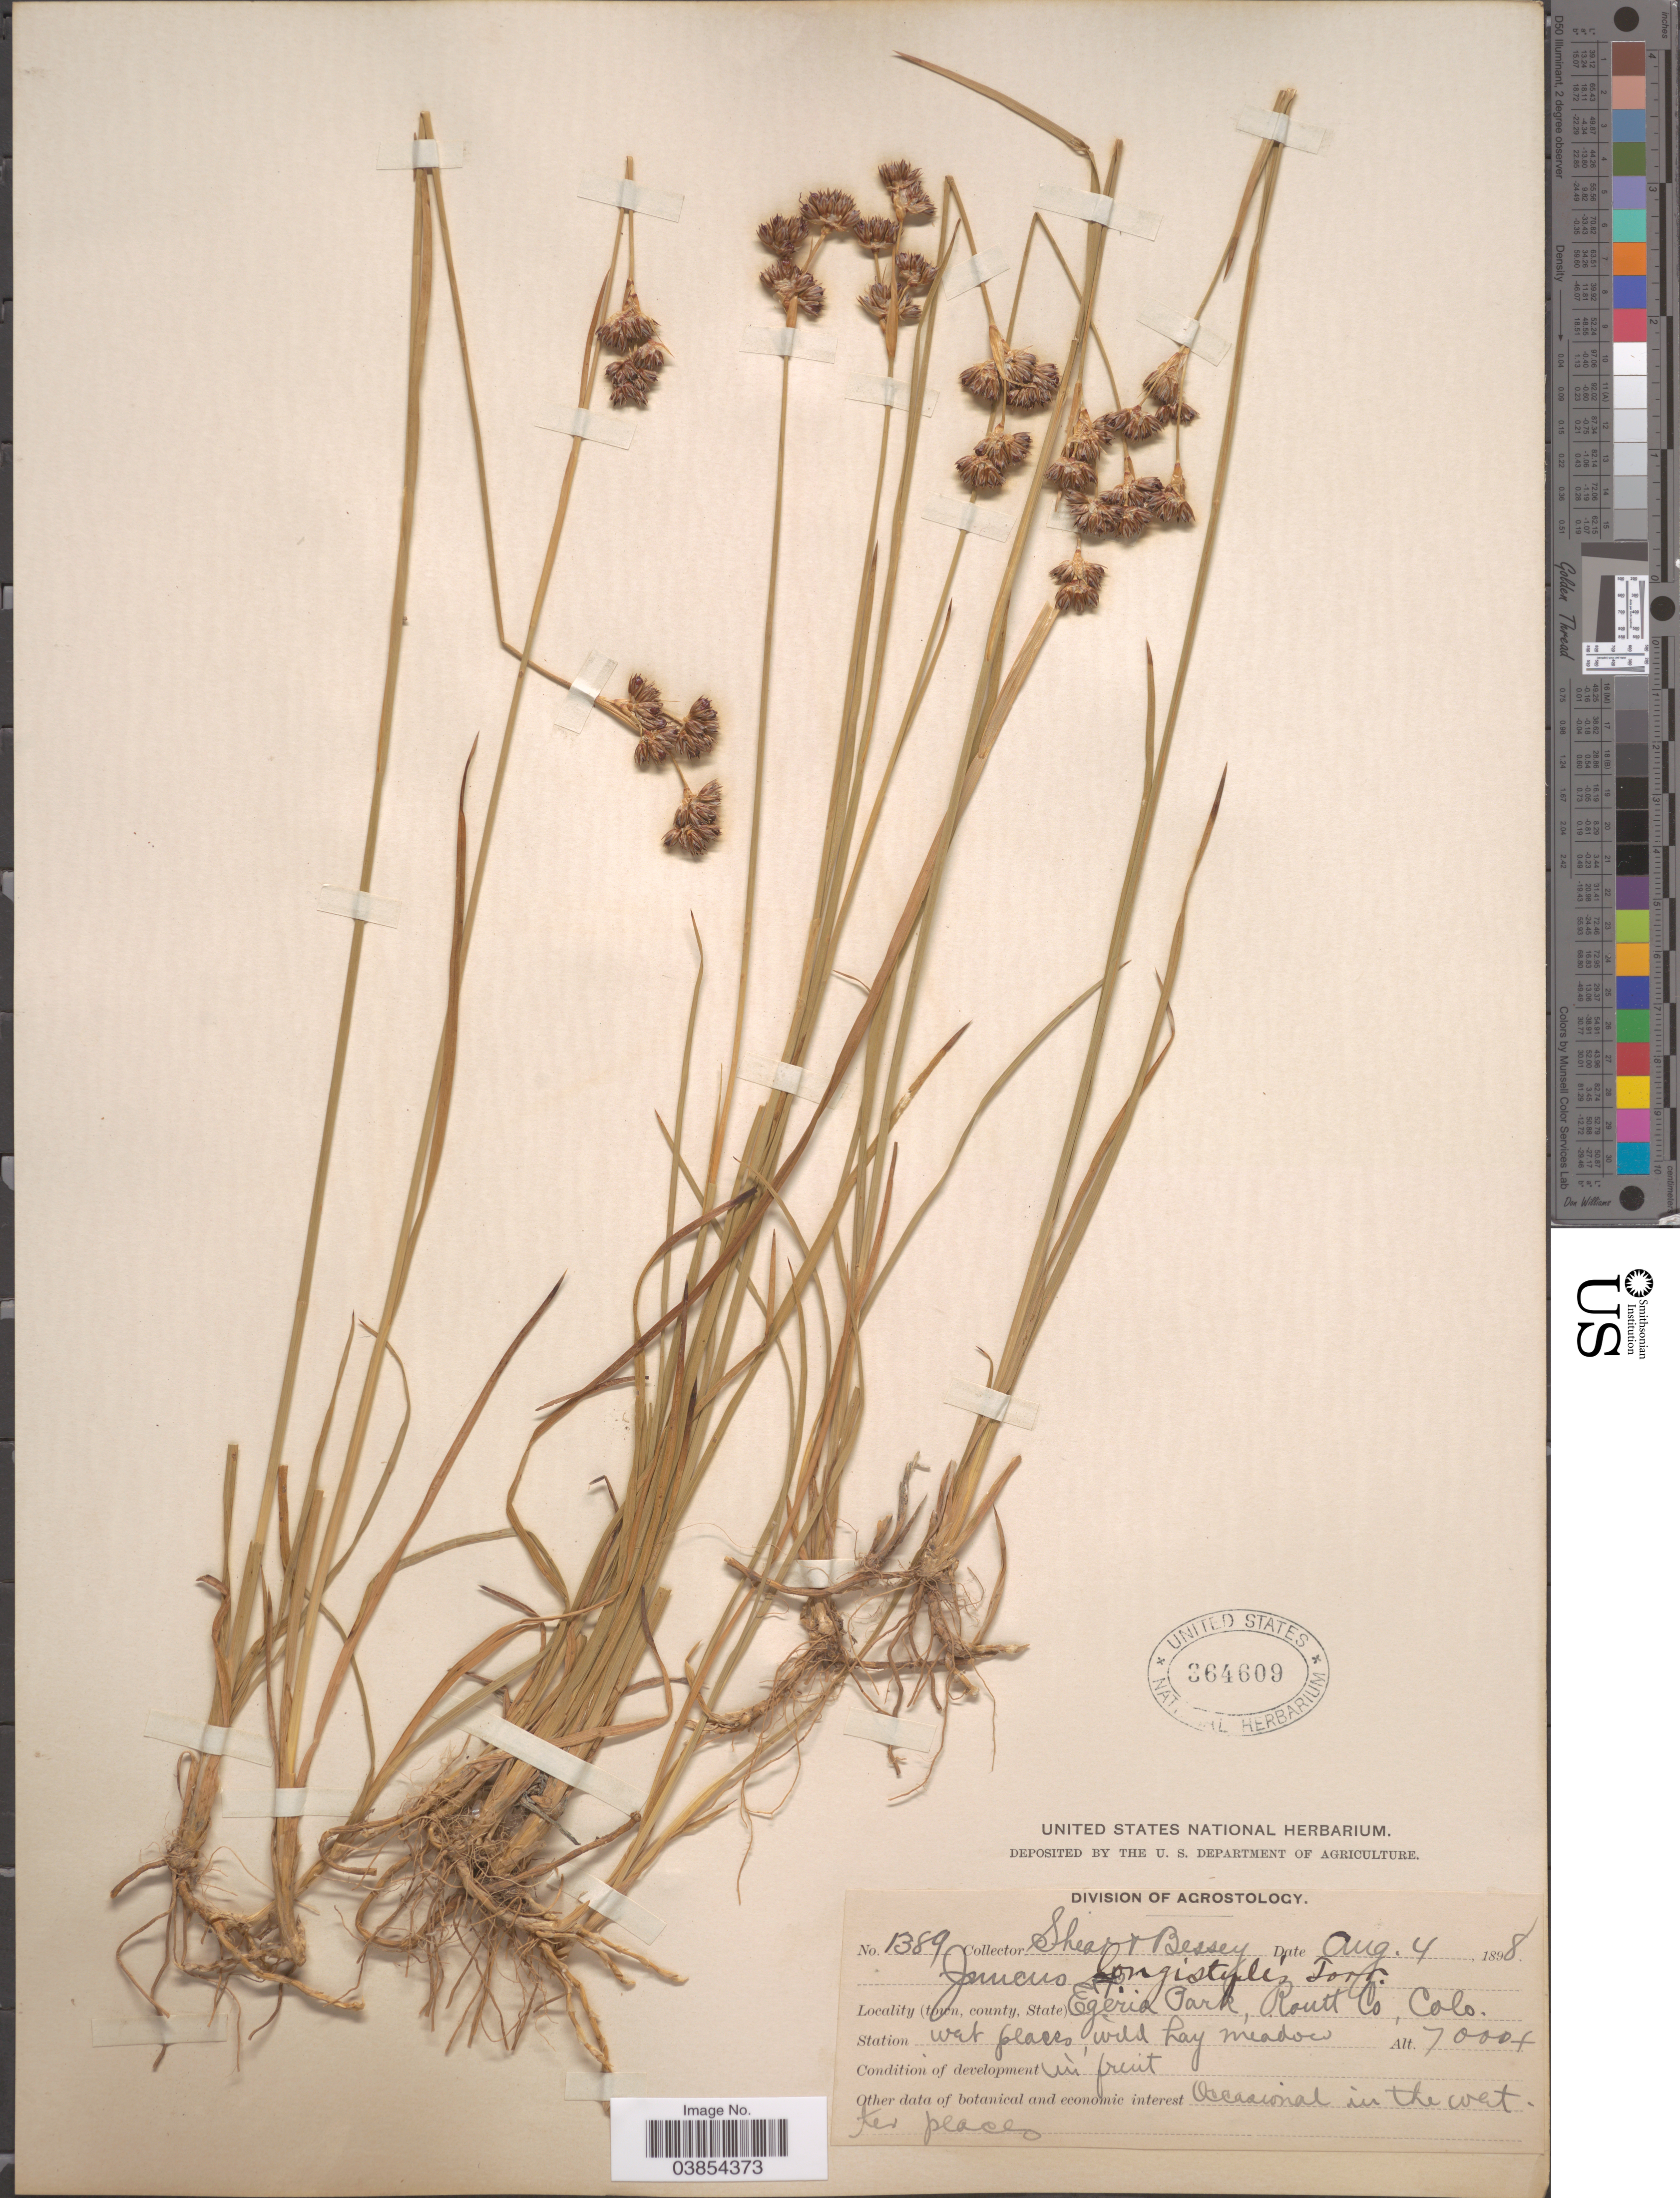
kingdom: Plantae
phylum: Tracheophyta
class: Liliopsida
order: Poales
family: Juncaceae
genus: Juncus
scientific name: Juncus longistylis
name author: Torr.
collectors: -- Shear & -. Bessey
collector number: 1389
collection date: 1898-08-04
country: United States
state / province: Colorado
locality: Egeria Park. Routt Co.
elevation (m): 2134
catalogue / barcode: US 364609